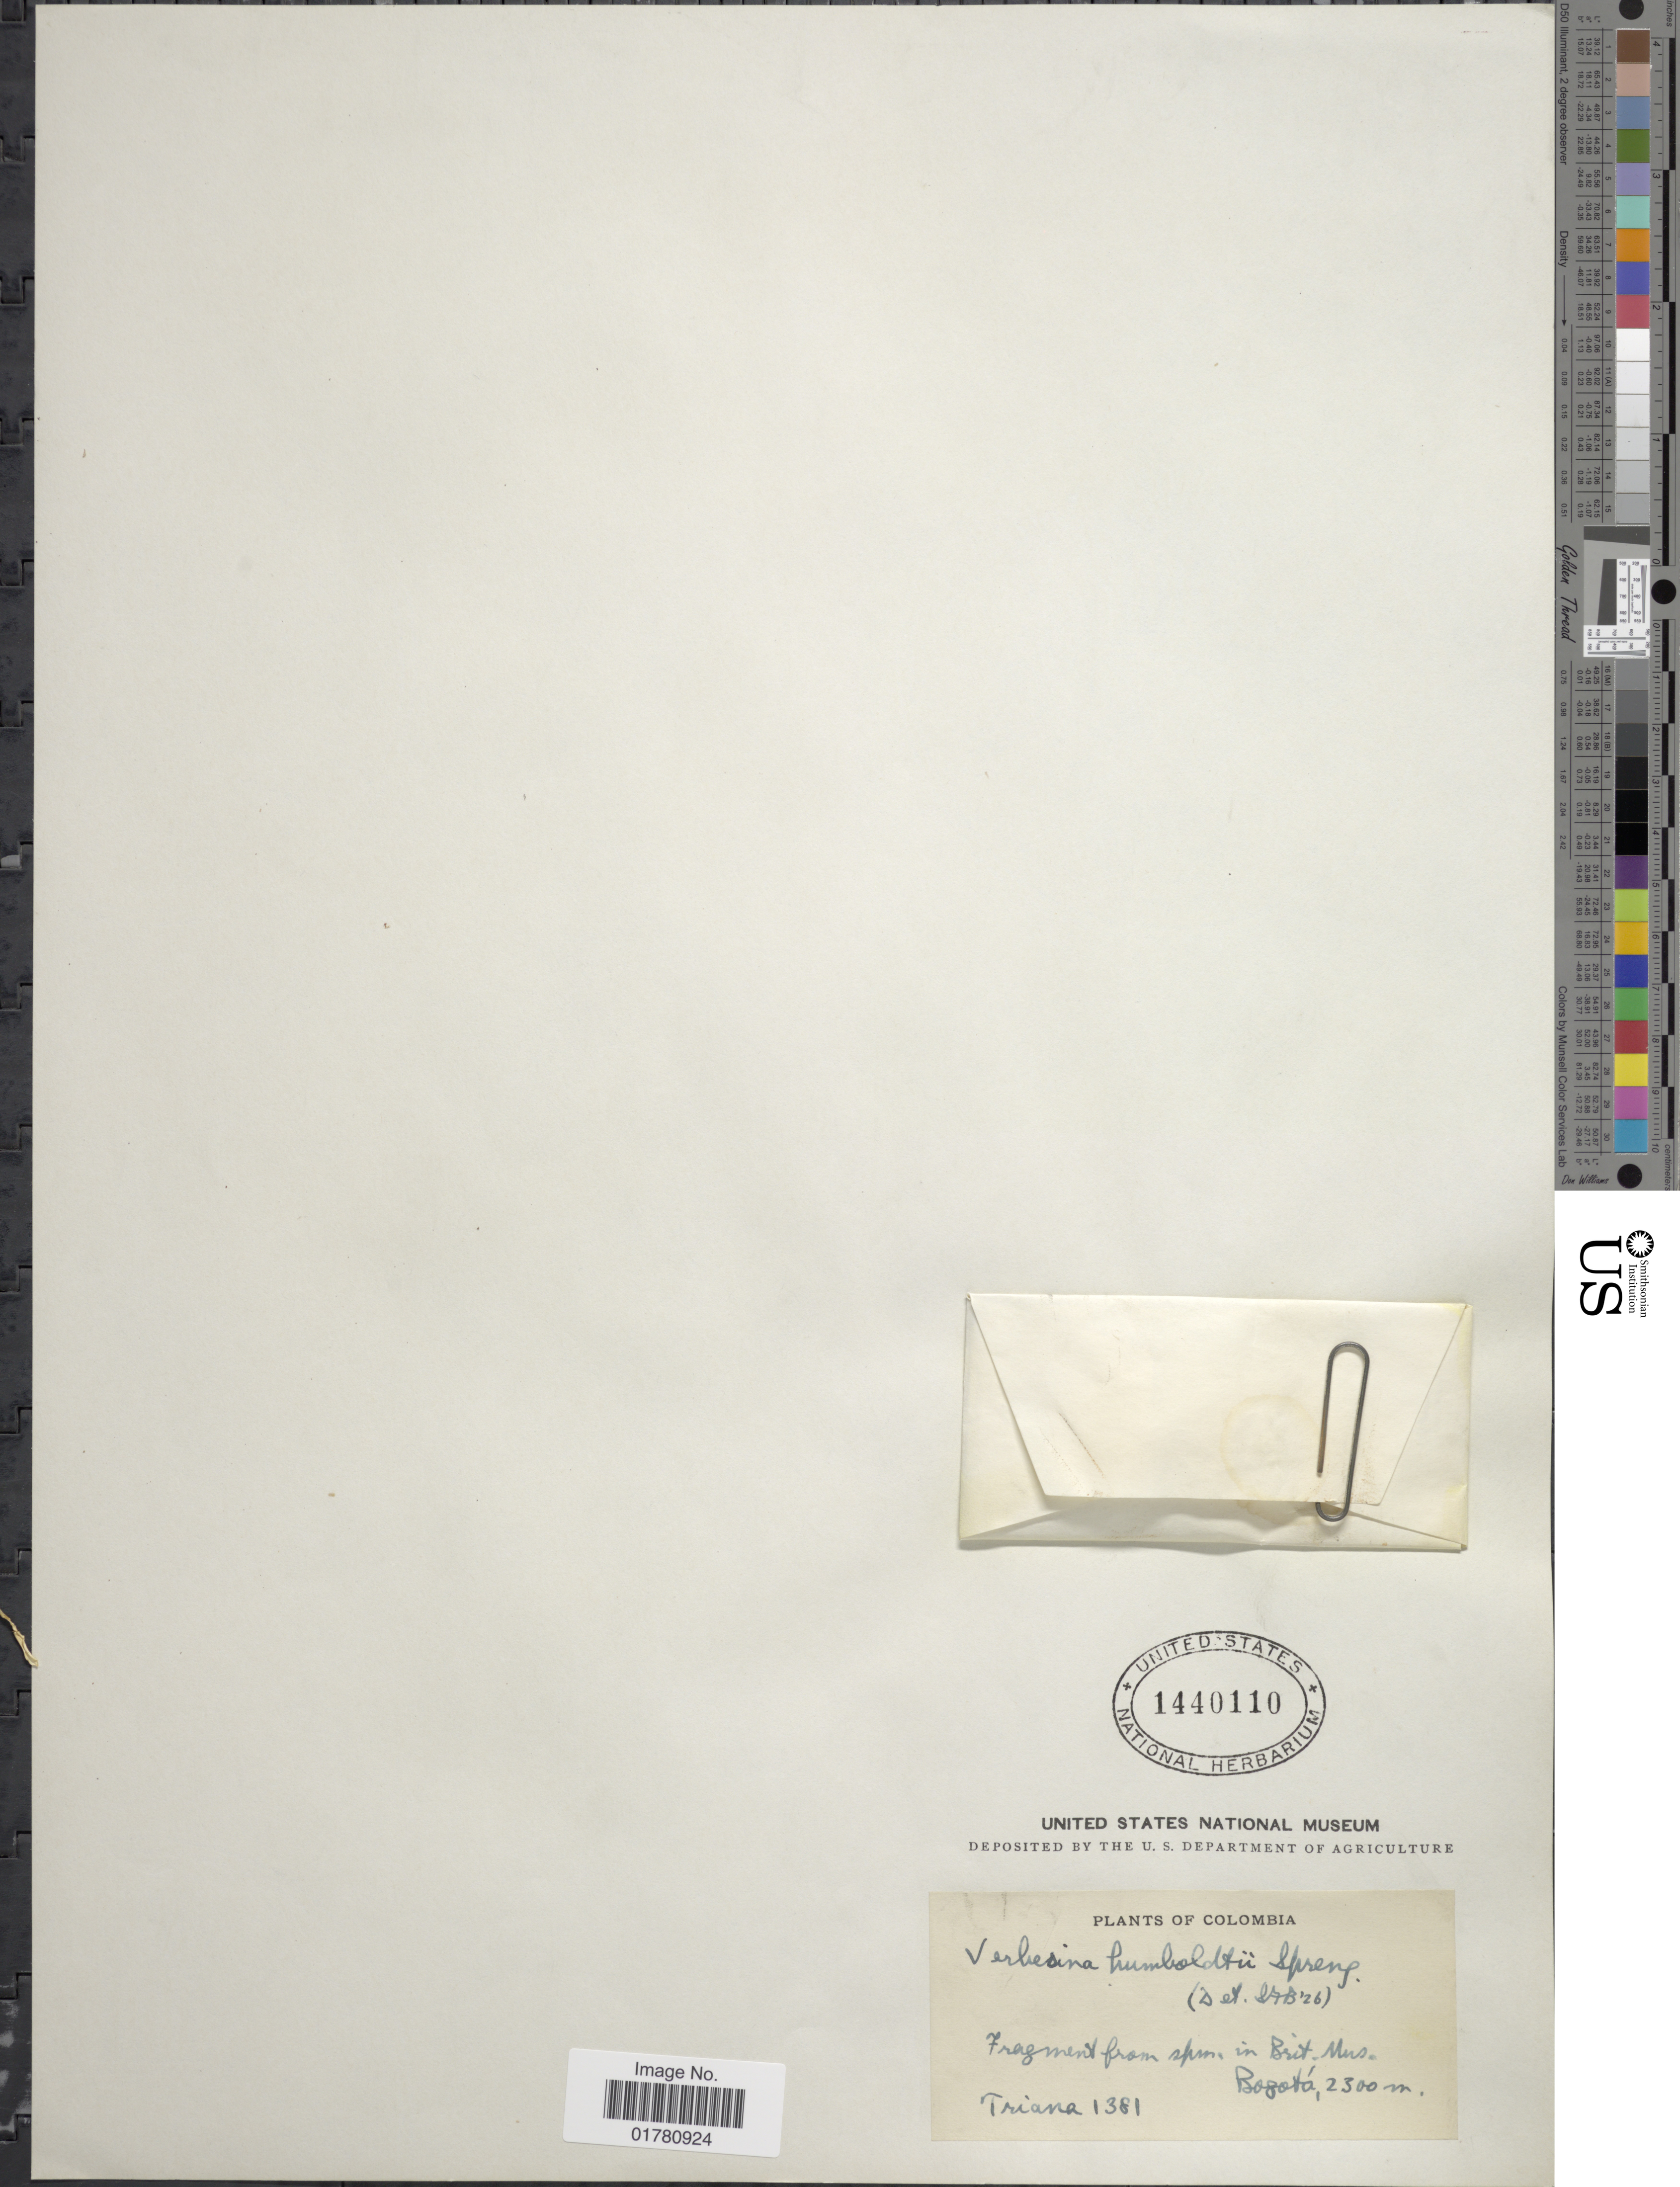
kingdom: Plantae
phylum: Tracheophyta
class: Magnoliopsida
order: Asterales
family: Asteraceae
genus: Verbesina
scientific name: Verbesina humboldtii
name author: Spreng.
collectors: Triana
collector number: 1381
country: Colombia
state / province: Bogota D.C.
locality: Bogotá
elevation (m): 2300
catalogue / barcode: US 1440110